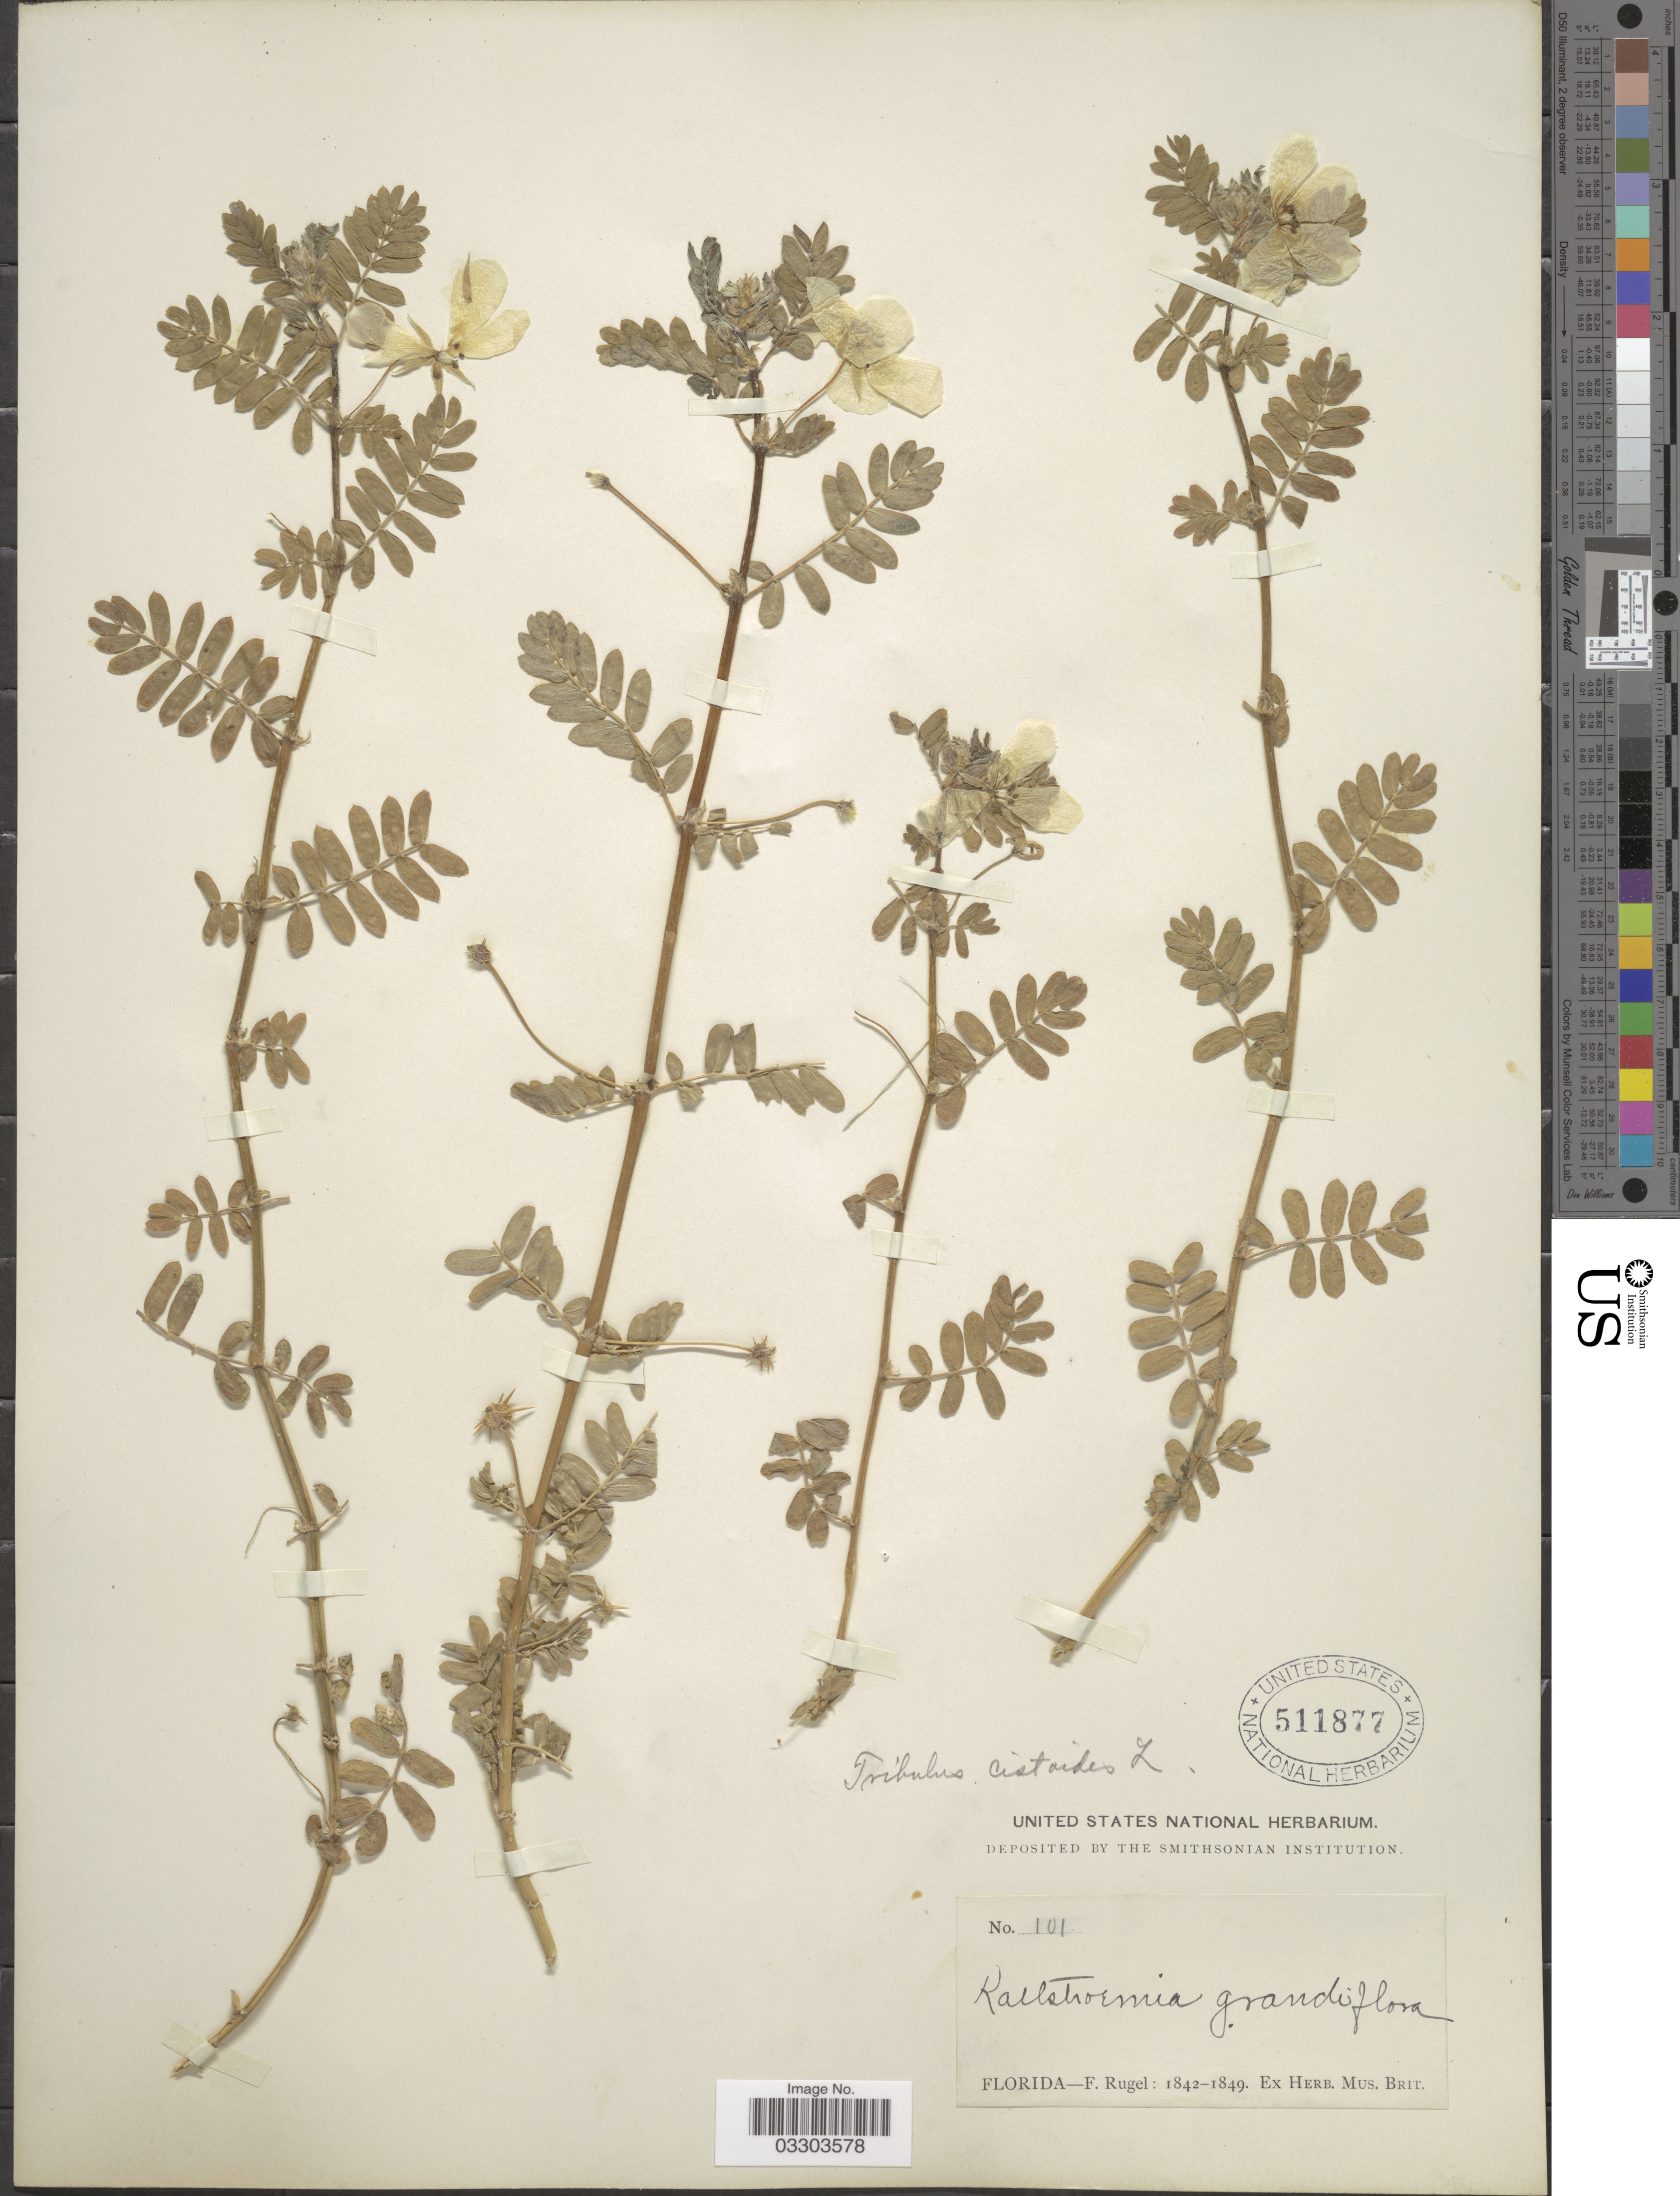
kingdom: Plantae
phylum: Tracheophyta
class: Magnoliopsida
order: Zygophyllales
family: Zygophyllaceae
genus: Tribulus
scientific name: Tribulus terrestris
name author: L.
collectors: F. Rugel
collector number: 101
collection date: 1842/1849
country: United States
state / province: Florida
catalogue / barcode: US 511877